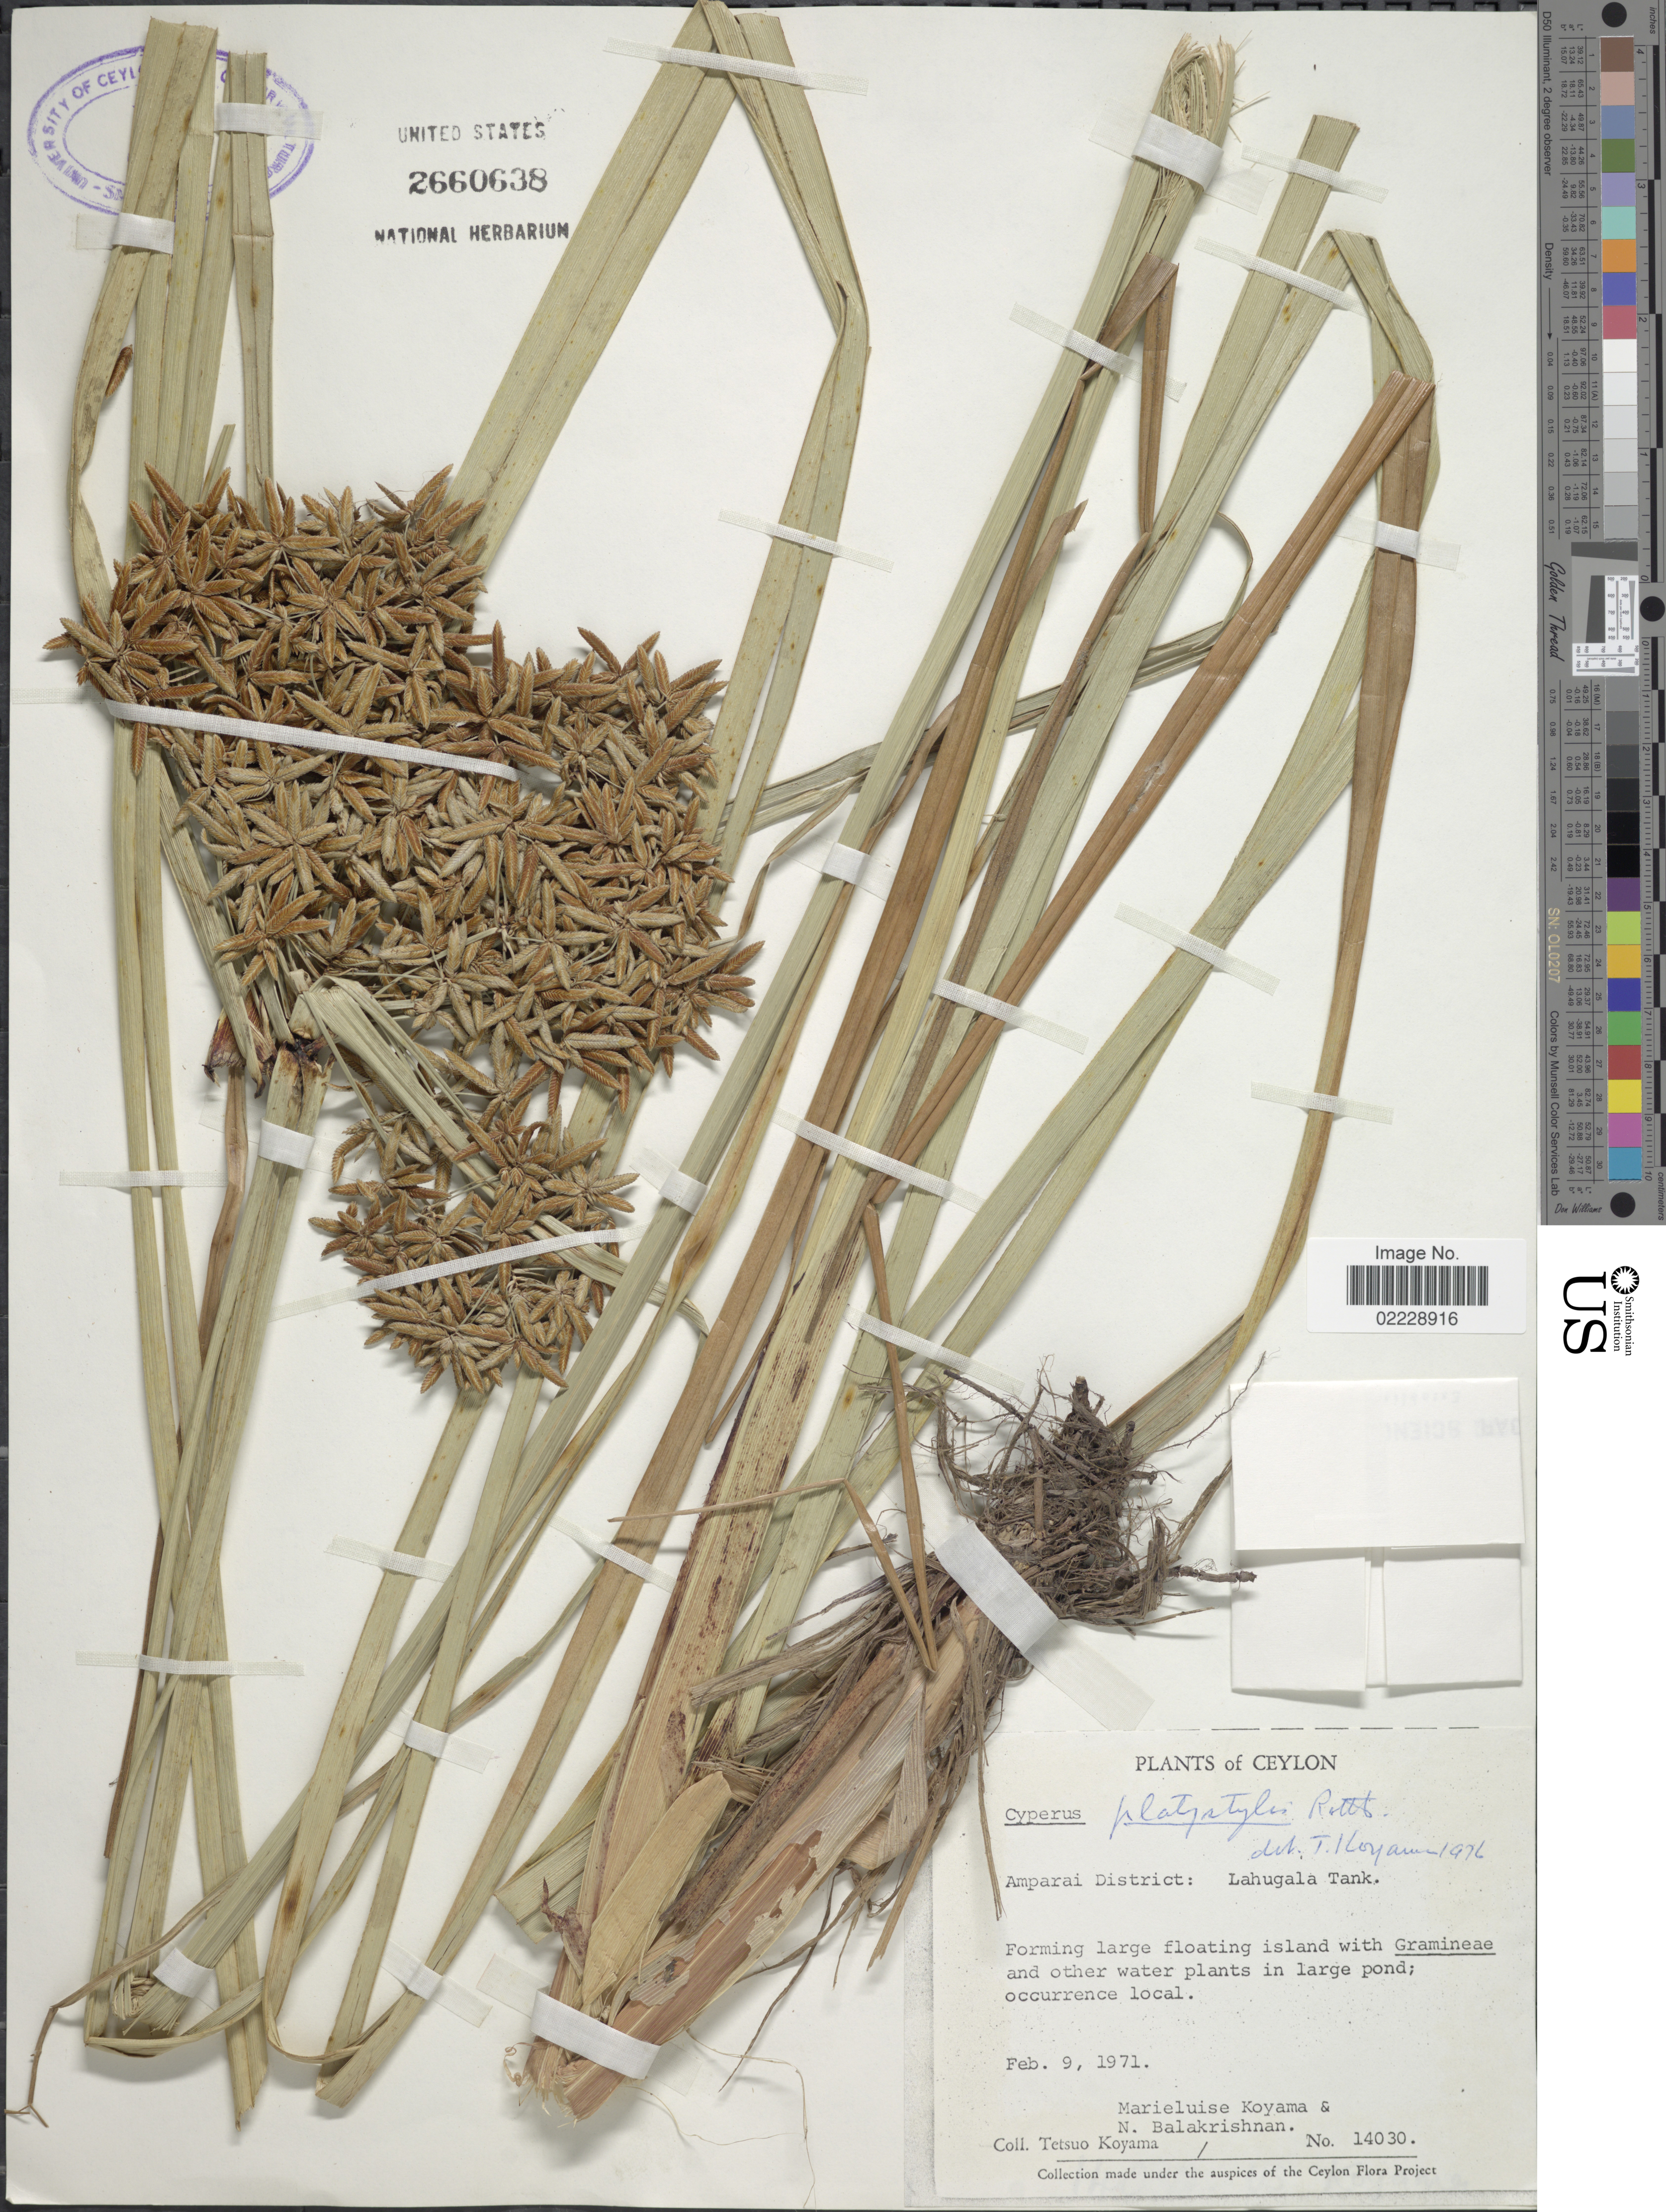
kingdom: Plantae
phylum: Tracheophyta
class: Liliopsida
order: Poales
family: Cyperaceae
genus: Cyperus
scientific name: Cyperus platystylis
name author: R. Br.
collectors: T. Koyama, M. Koyama & N. Balakrishnan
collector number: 14030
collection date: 1971-02-09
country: Sri Lanka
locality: Ceylon. Amparai District: Lahugala Tank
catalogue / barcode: US 2660638